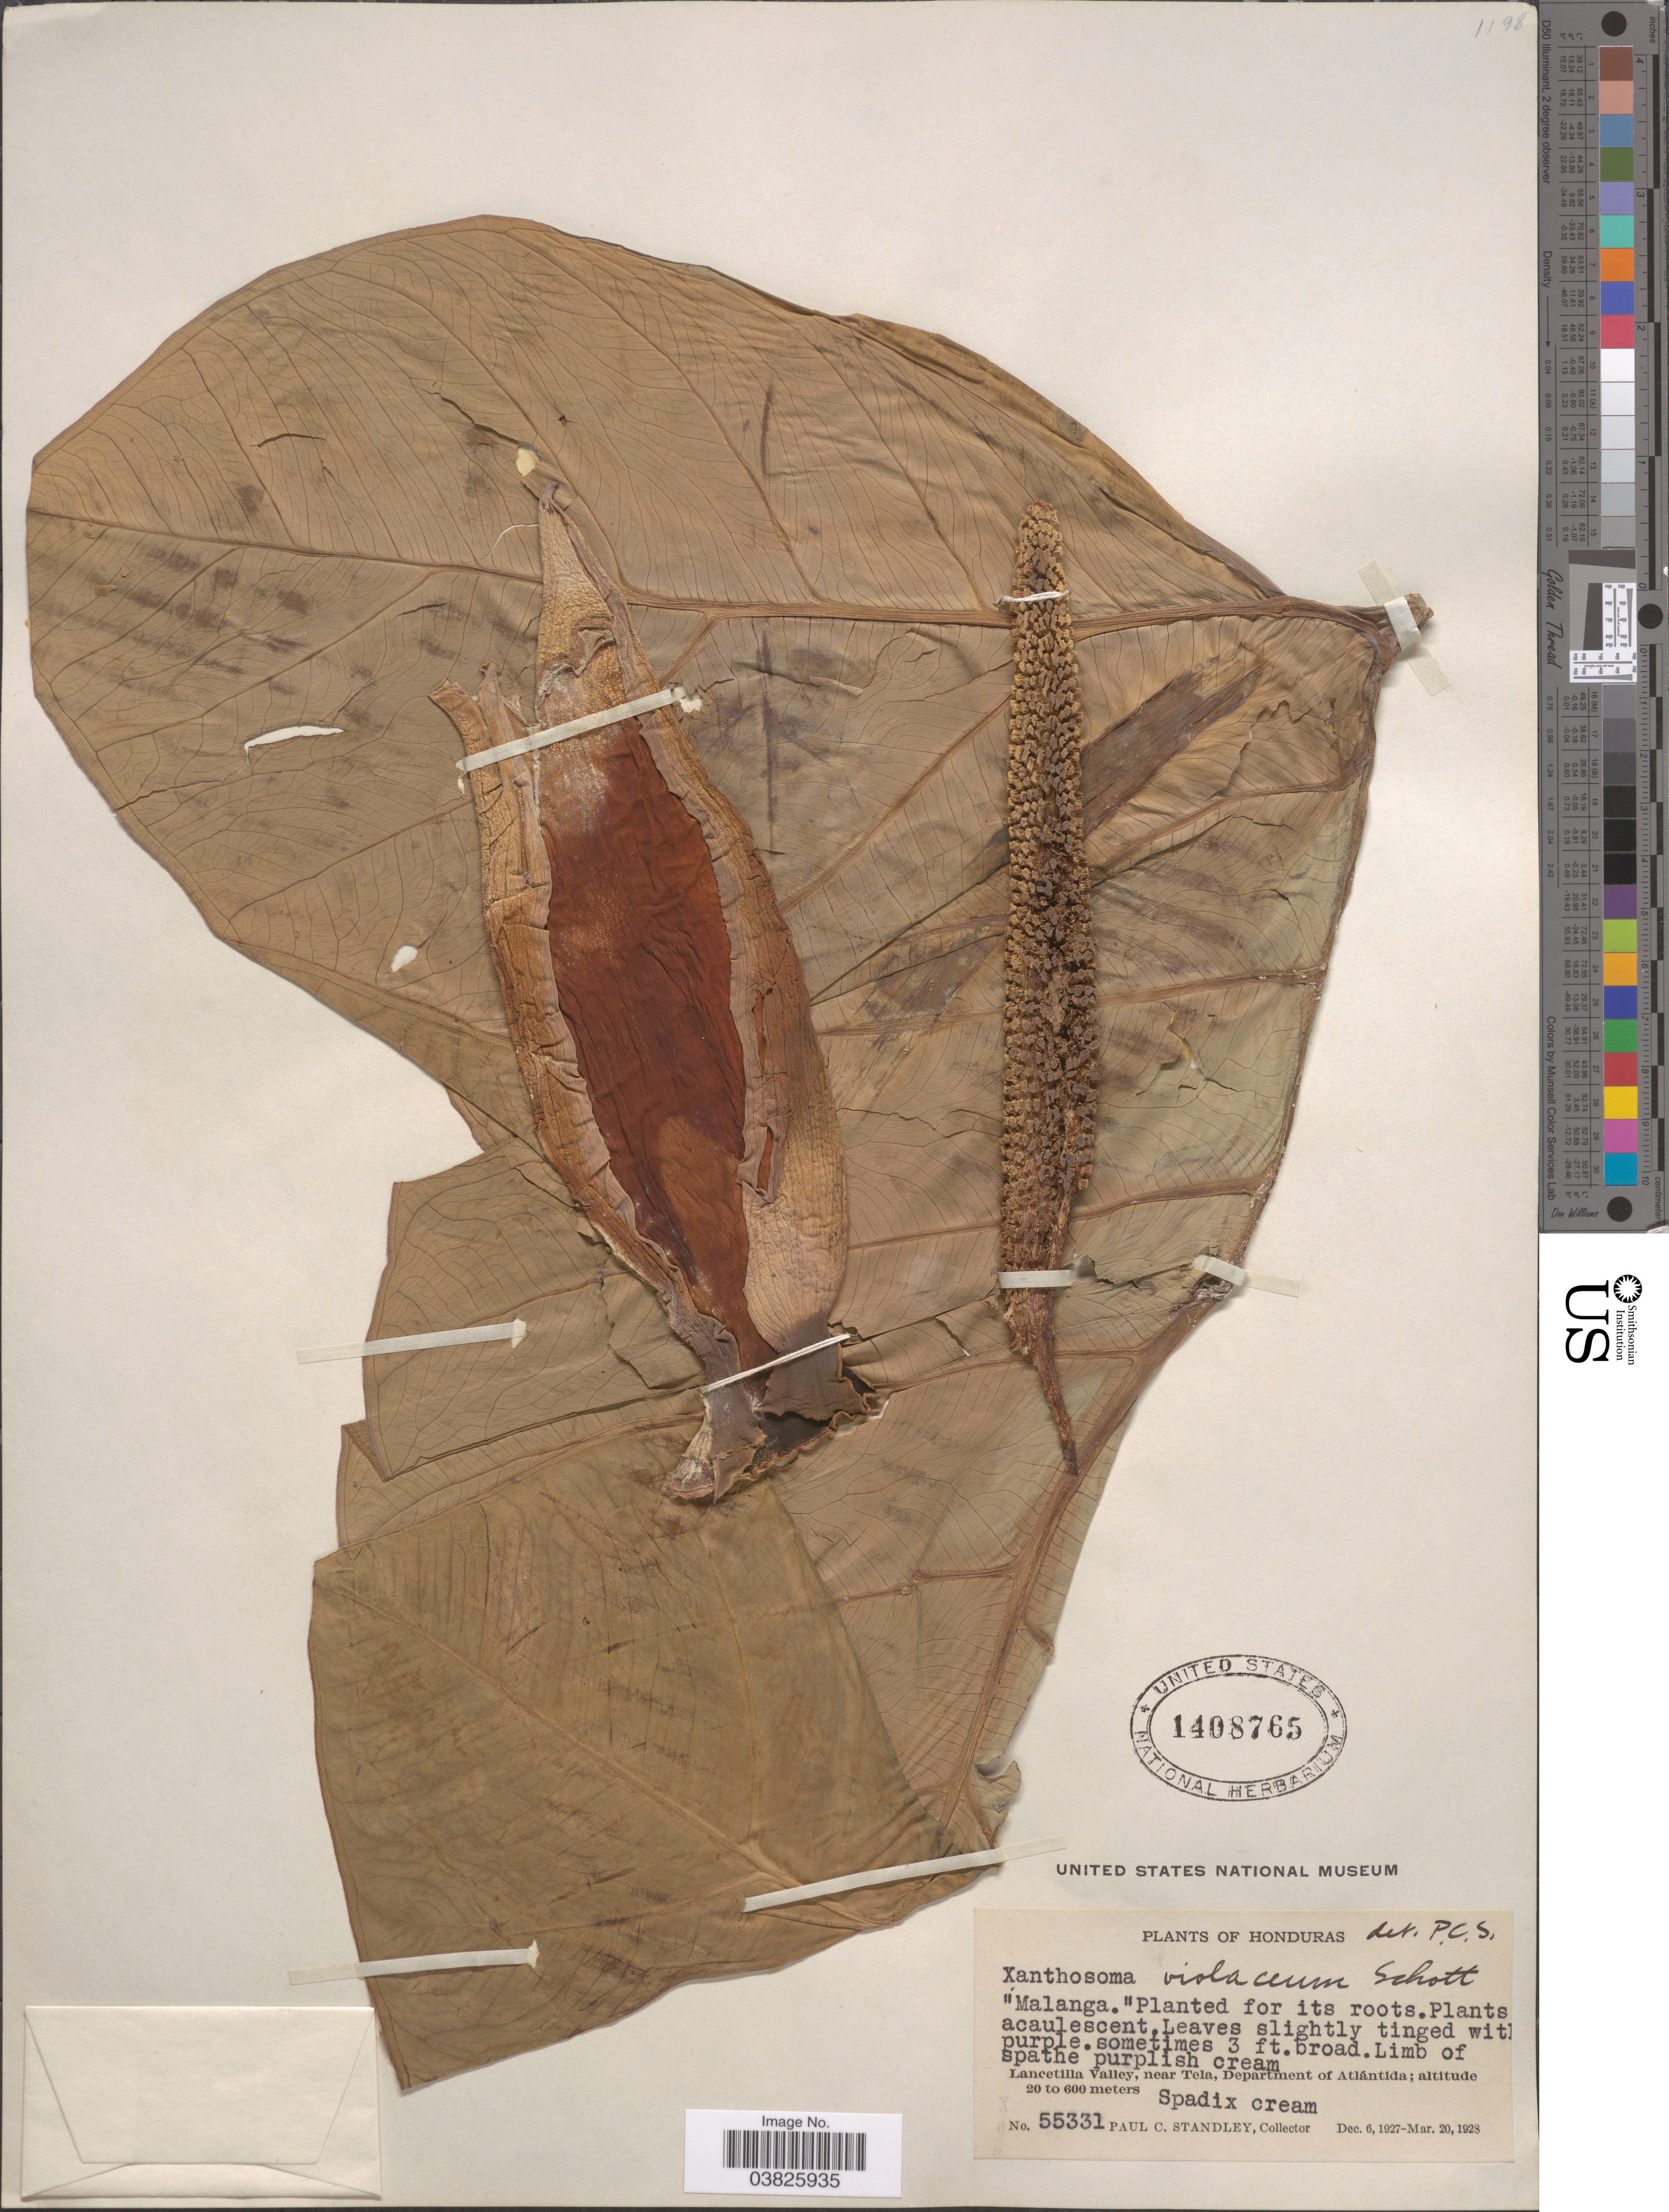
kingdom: Plantae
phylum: Tracheophyta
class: Liliopsida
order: Alismatales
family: Araceae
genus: Xanthosoma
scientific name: Xanthosoma violaceum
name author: Schott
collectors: P. C. Standley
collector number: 55331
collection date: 1927-12-06/1928-03-20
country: Honduras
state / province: Atlantida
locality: Lancetilla Valley, near Tela, Department of Atlántida.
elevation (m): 20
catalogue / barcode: US 1408765